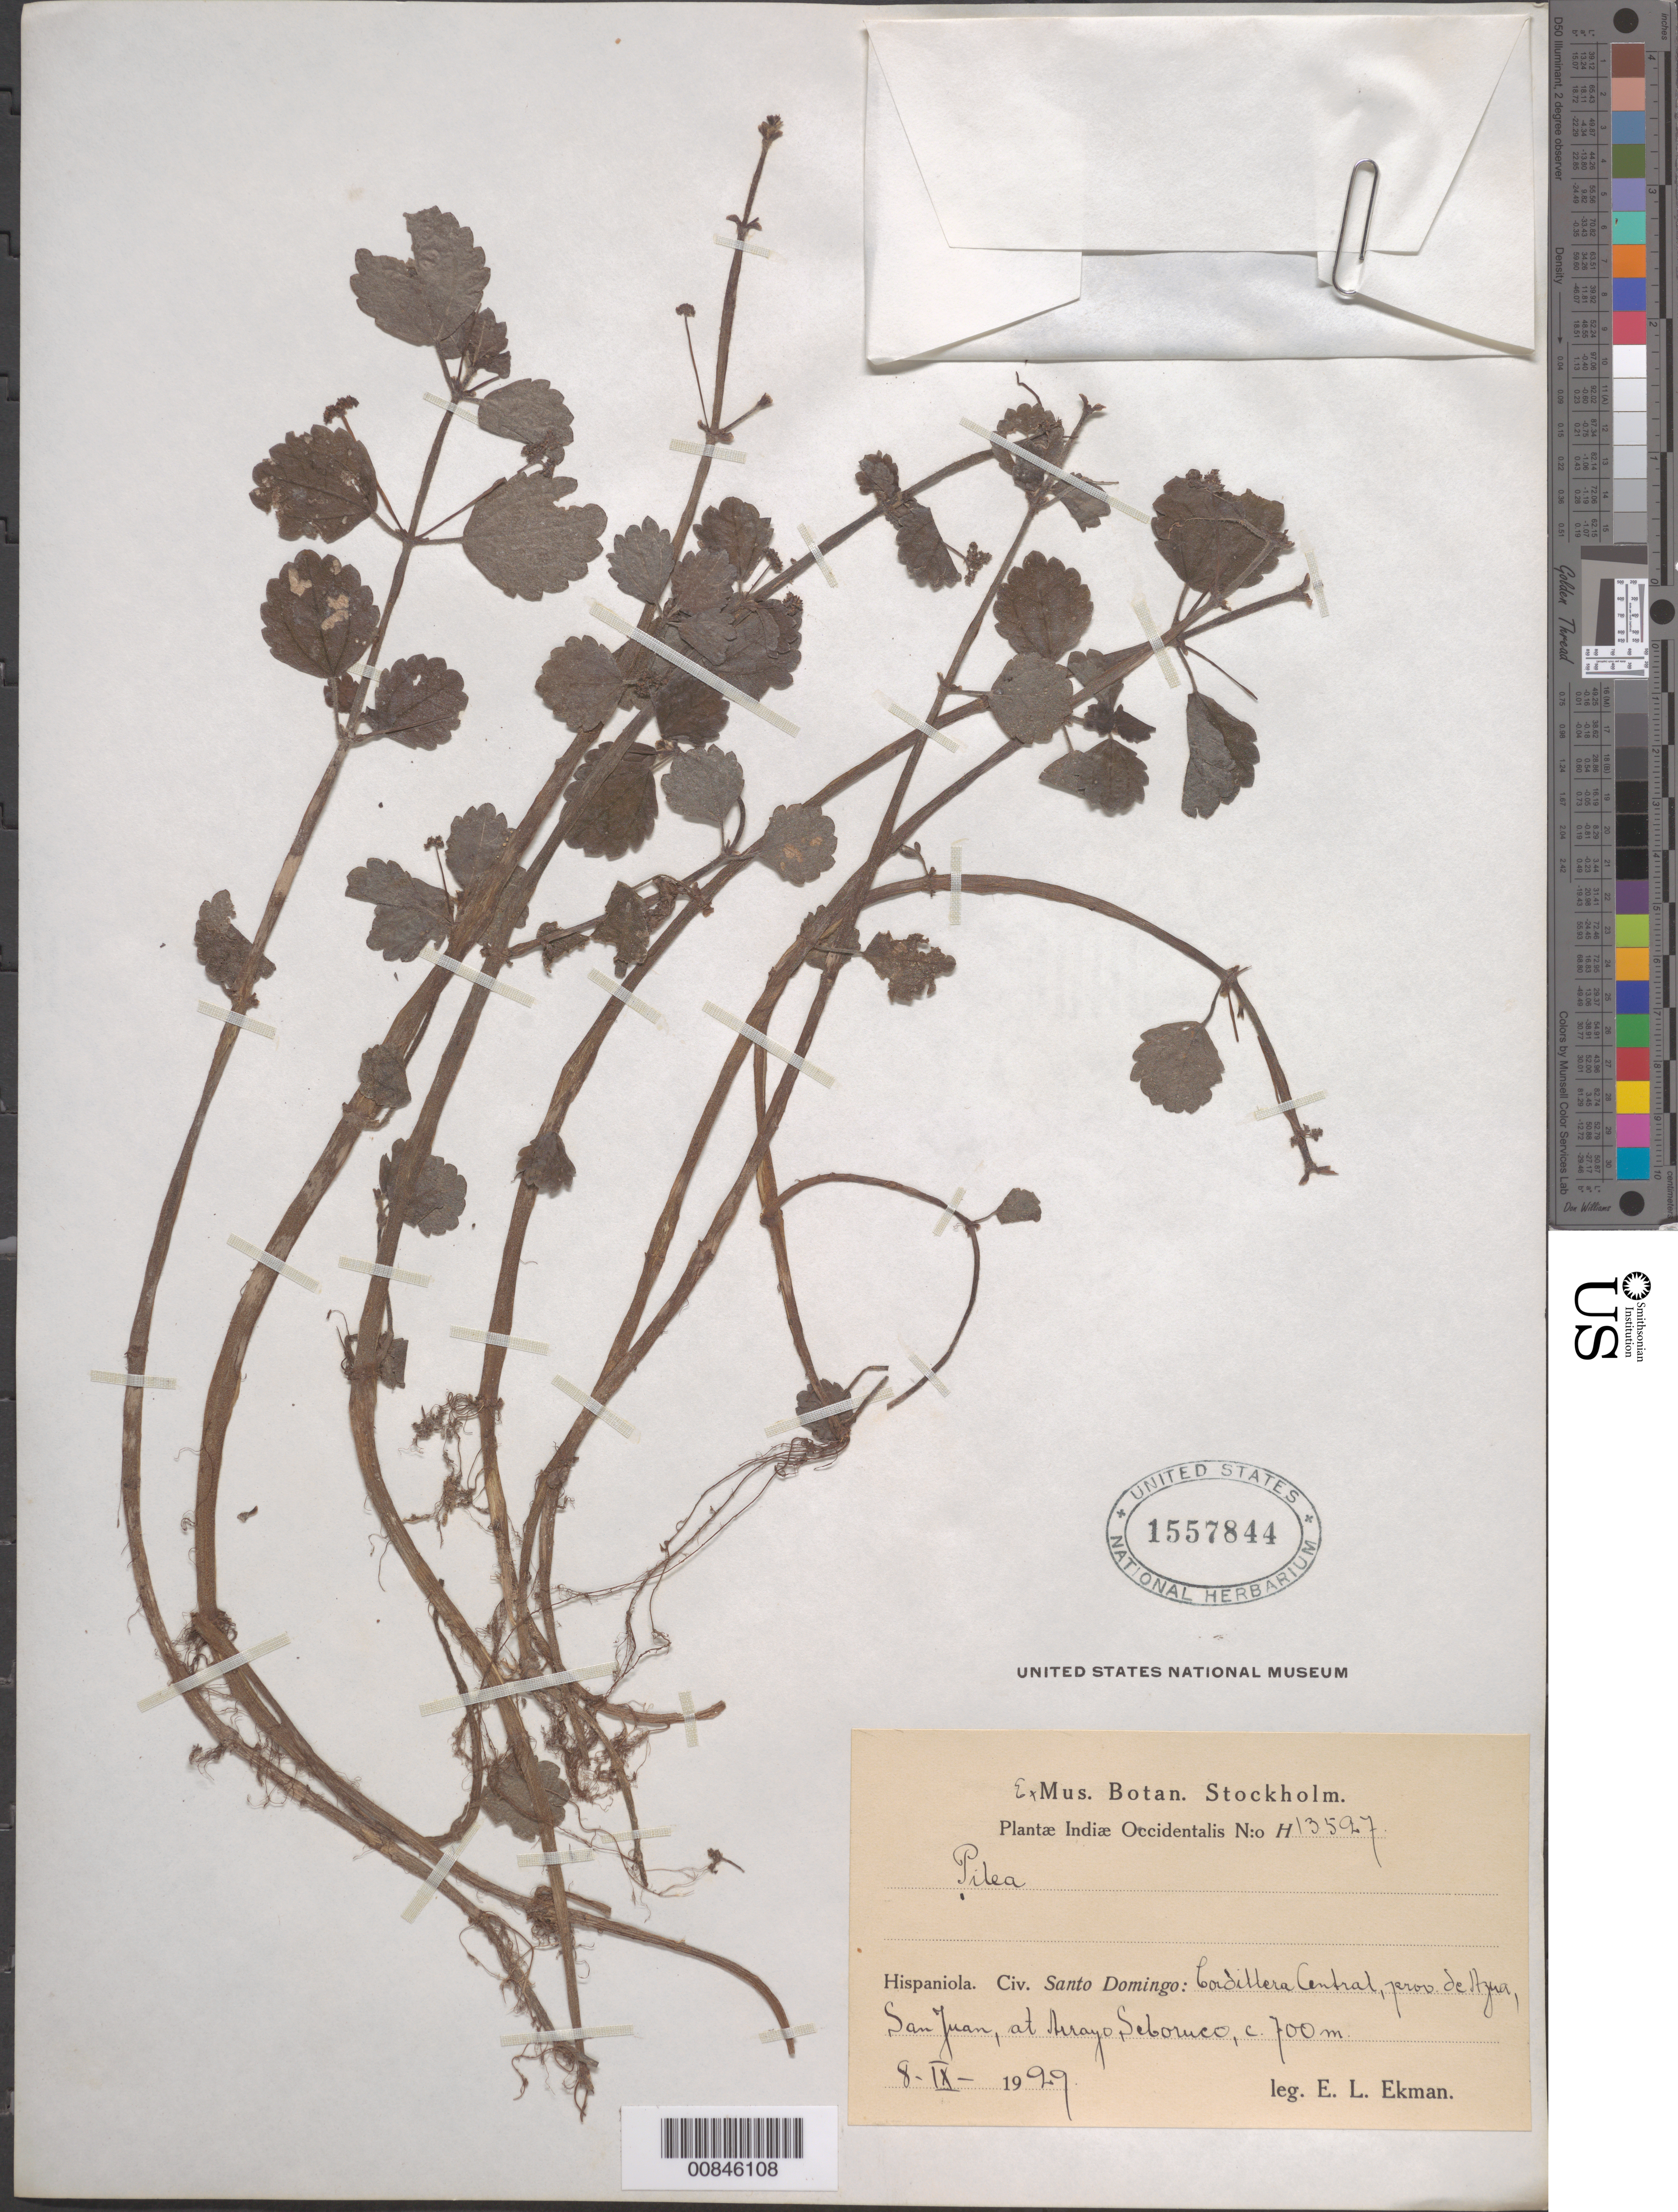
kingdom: Plantae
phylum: Tracheophyta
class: Magnoliopsida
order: Rosales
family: Urticaceae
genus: Pilea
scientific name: Pilea sp.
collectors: E. L. Ekman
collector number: H 13527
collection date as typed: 08 Sep 1929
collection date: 1929-09-08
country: Dominican Republic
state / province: Azua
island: Hispaniola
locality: Cordillera Central, San Juan, at Arroyo Seboruco.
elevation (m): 700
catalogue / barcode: US 1557844